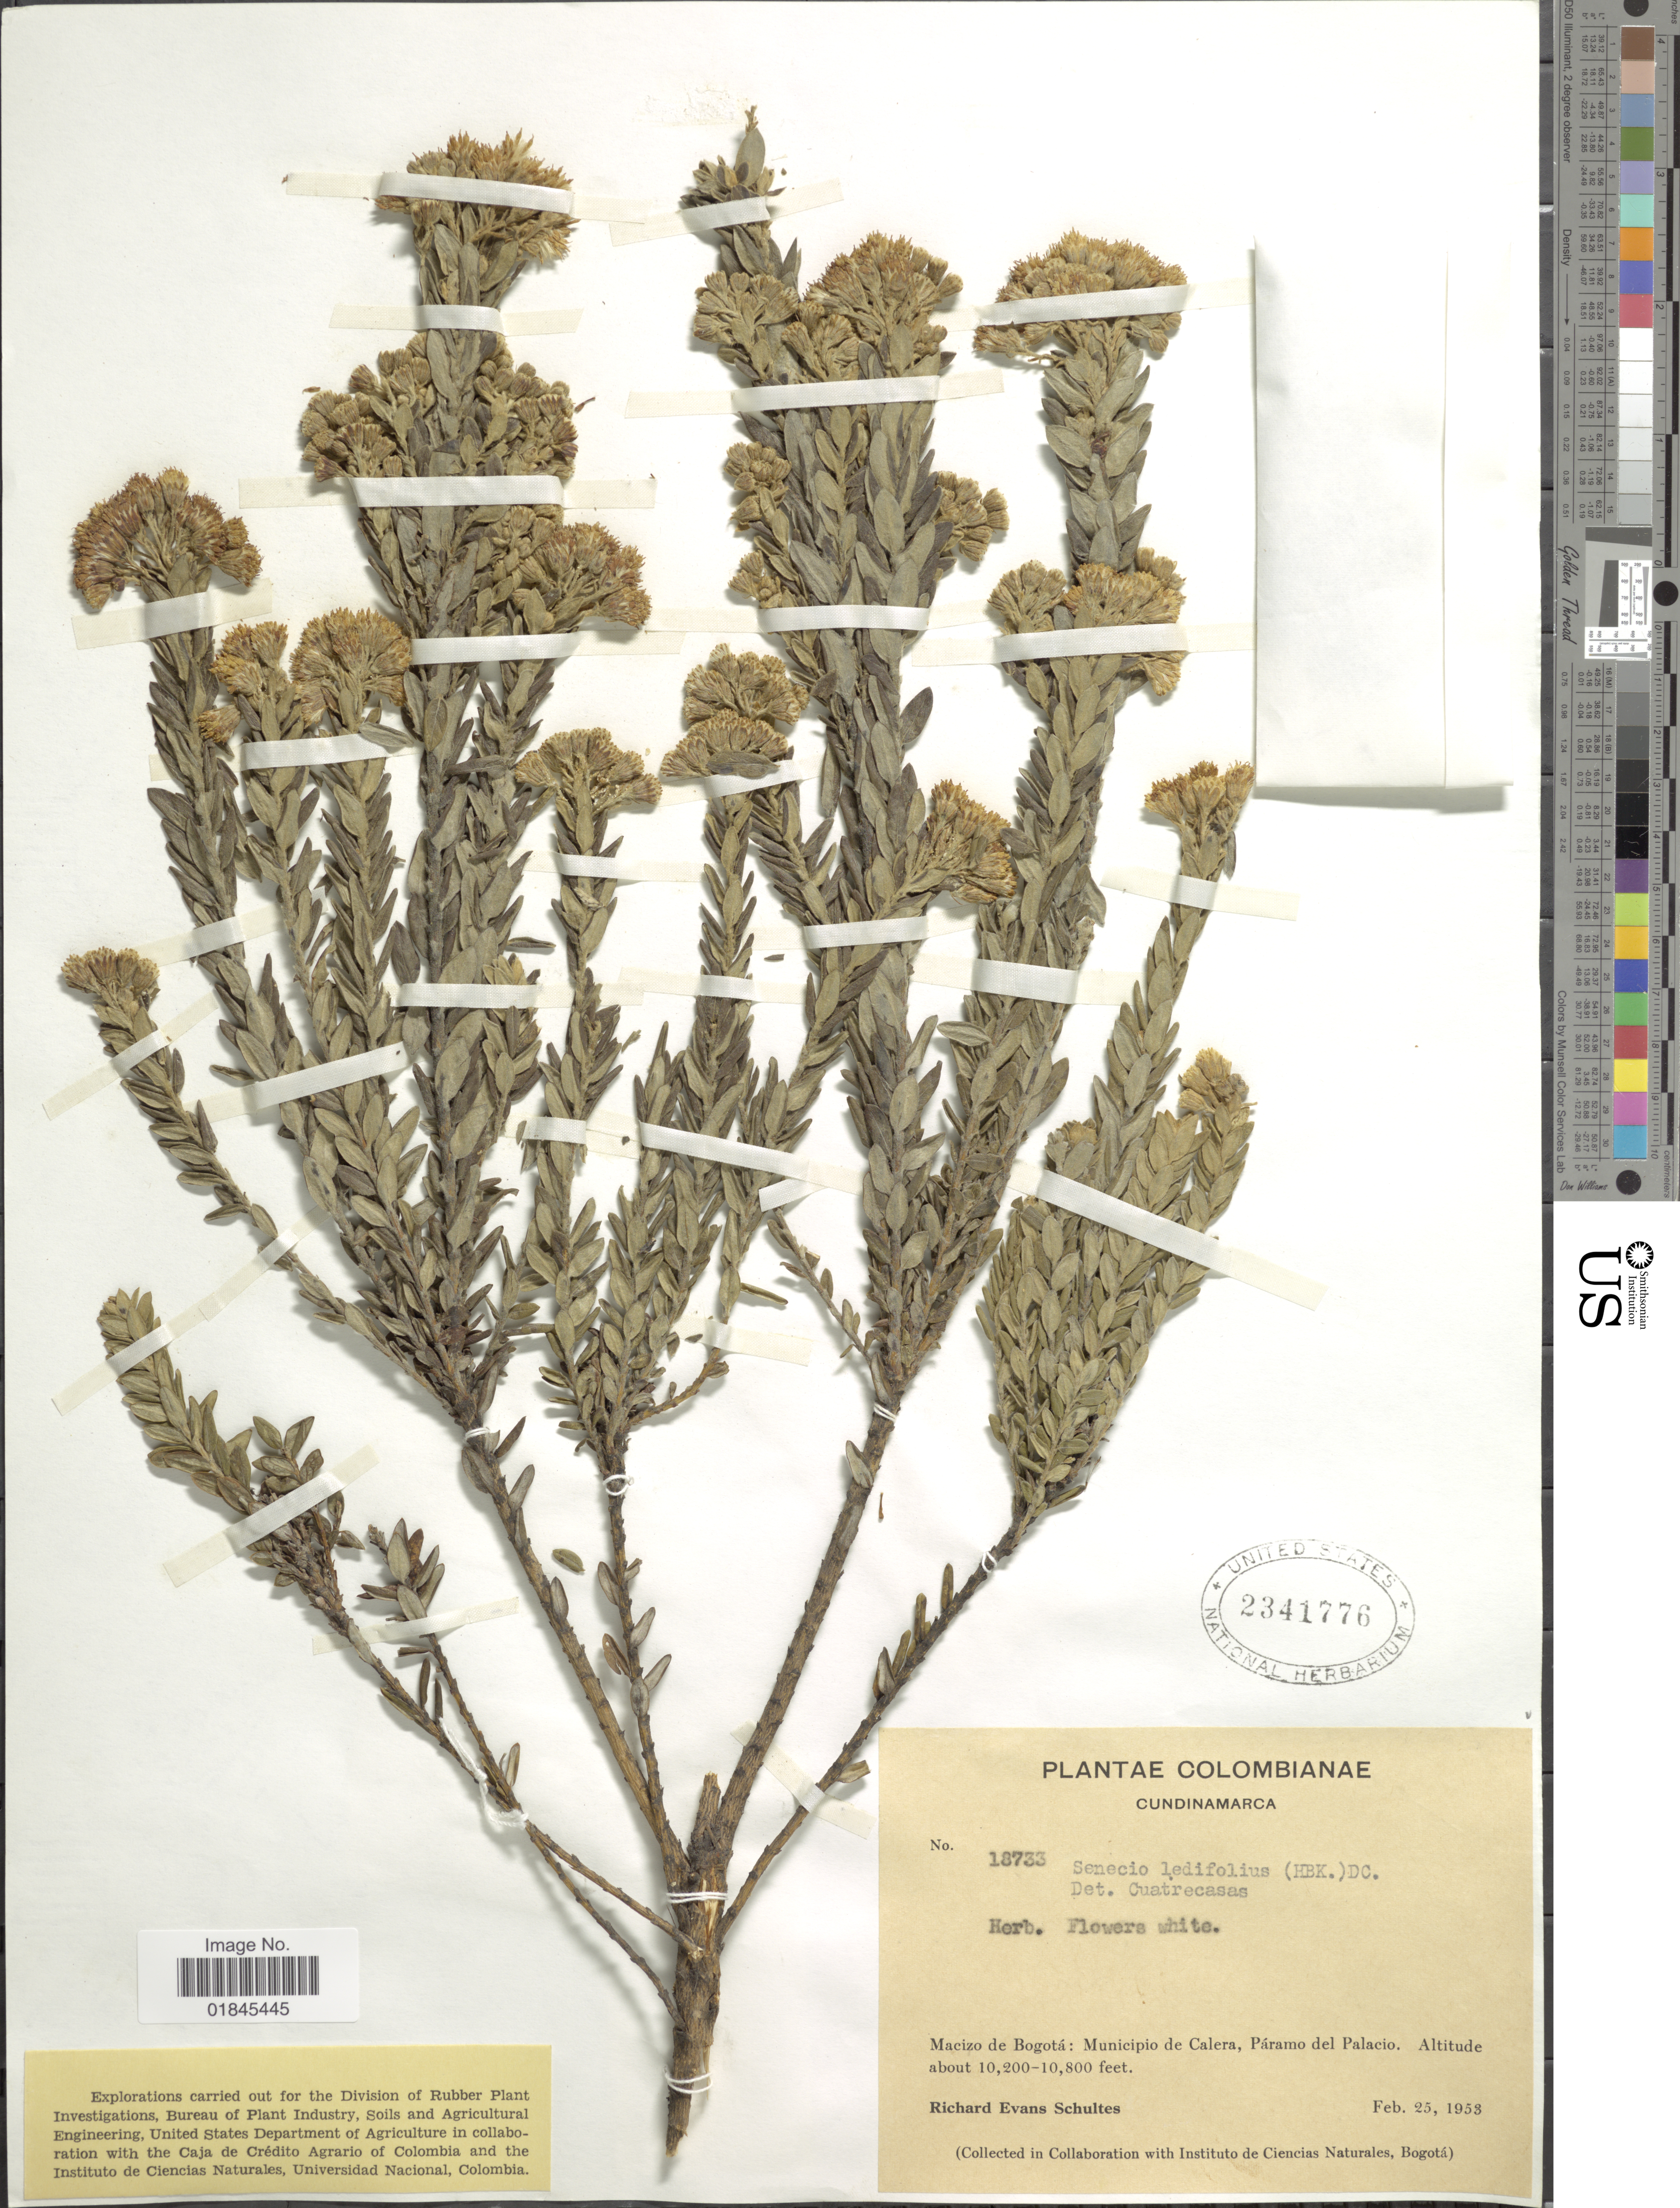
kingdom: Plantae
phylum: Tracheophyta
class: Magnoliopsida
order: Asterales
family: Asteraceae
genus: Pentacalia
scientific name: Pentacalia ledifolia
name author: (Kunth) Cuatrec.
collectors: R. E. Schultes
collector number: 18733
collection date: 1953-02-25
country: Colombia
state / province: Cundinamarca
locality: Macizo de Bogotá: Municipio de Calera, Páramo del Palacio.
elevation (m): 3109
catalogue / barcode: US 2341776